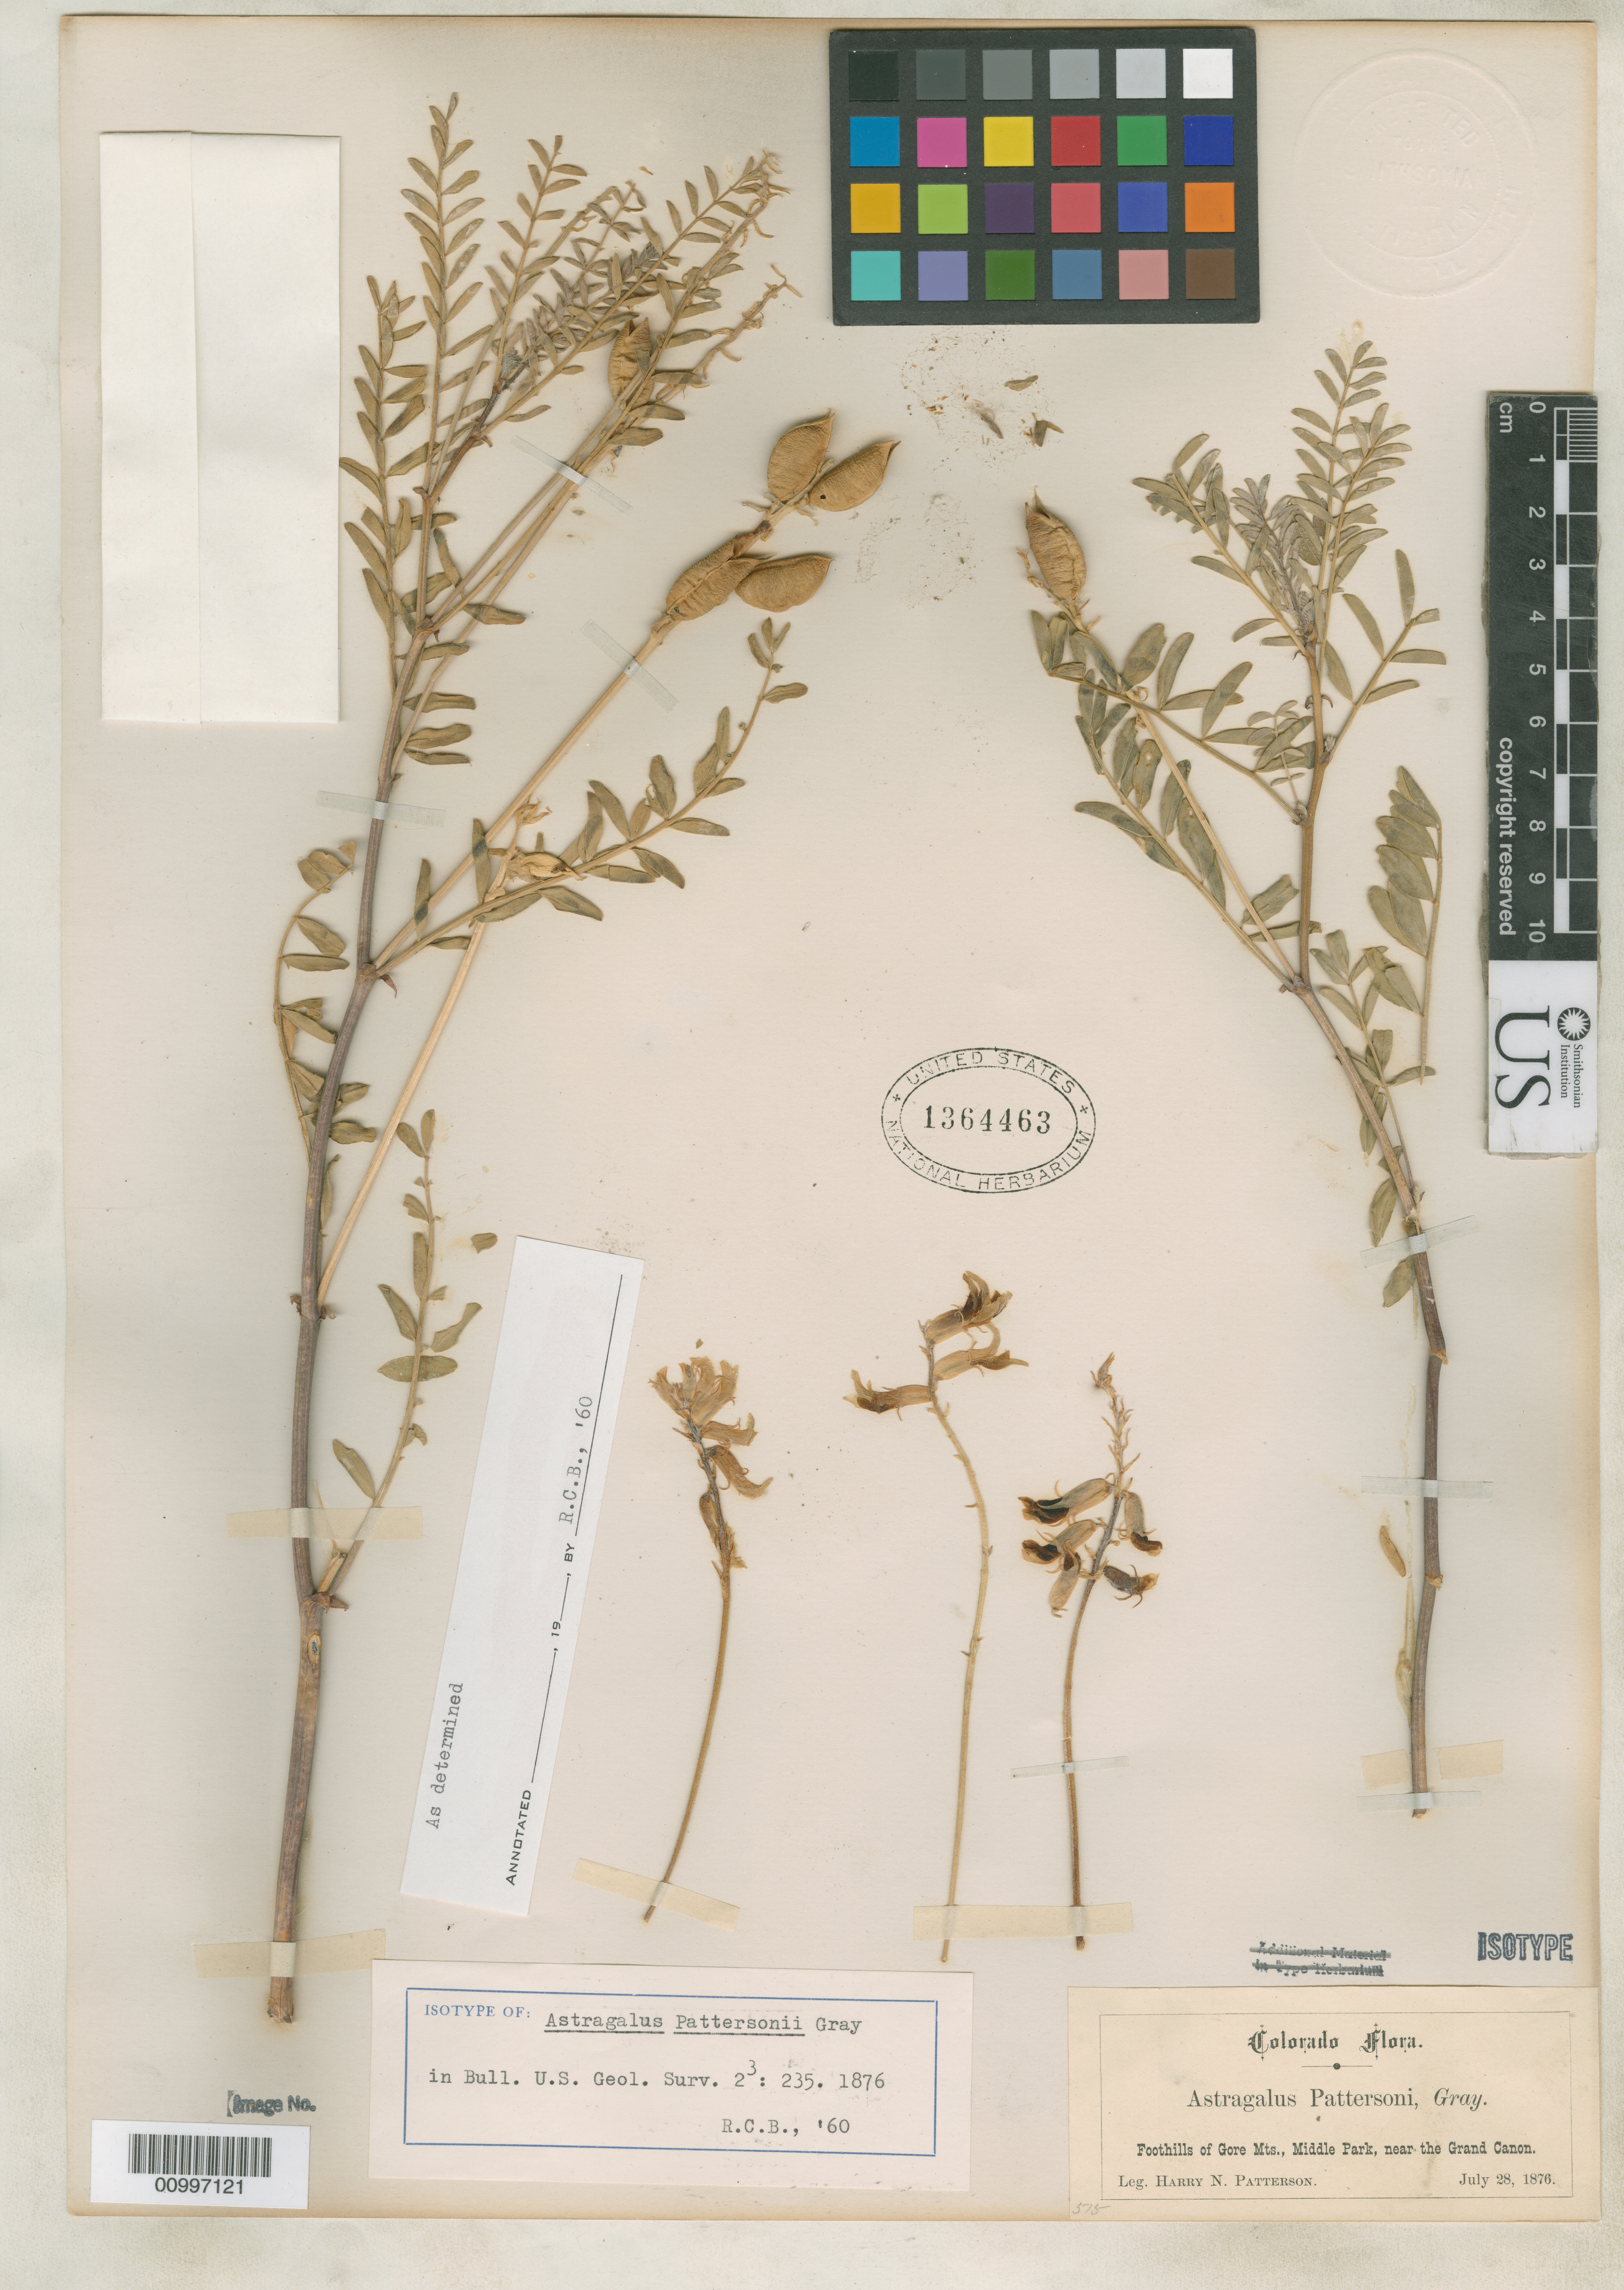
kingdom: Plantae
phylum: Tracheophyta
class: Magnoliopsida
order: Fabales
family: Fabaceae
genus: Astragalus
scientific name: Astragalus pattersonii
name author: (A. Gray) A. Gray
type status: Isosyntype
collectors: H. N. Patterson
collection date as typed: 28 Jul 1876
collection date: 1876-07-28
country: United States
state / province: Colorado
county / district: Grand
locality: Foothills of Gore Mts., Middle Park, near the Grand Canon.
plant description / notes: From the herbarium of J. Donnell Smith.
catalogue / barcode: US 1364463